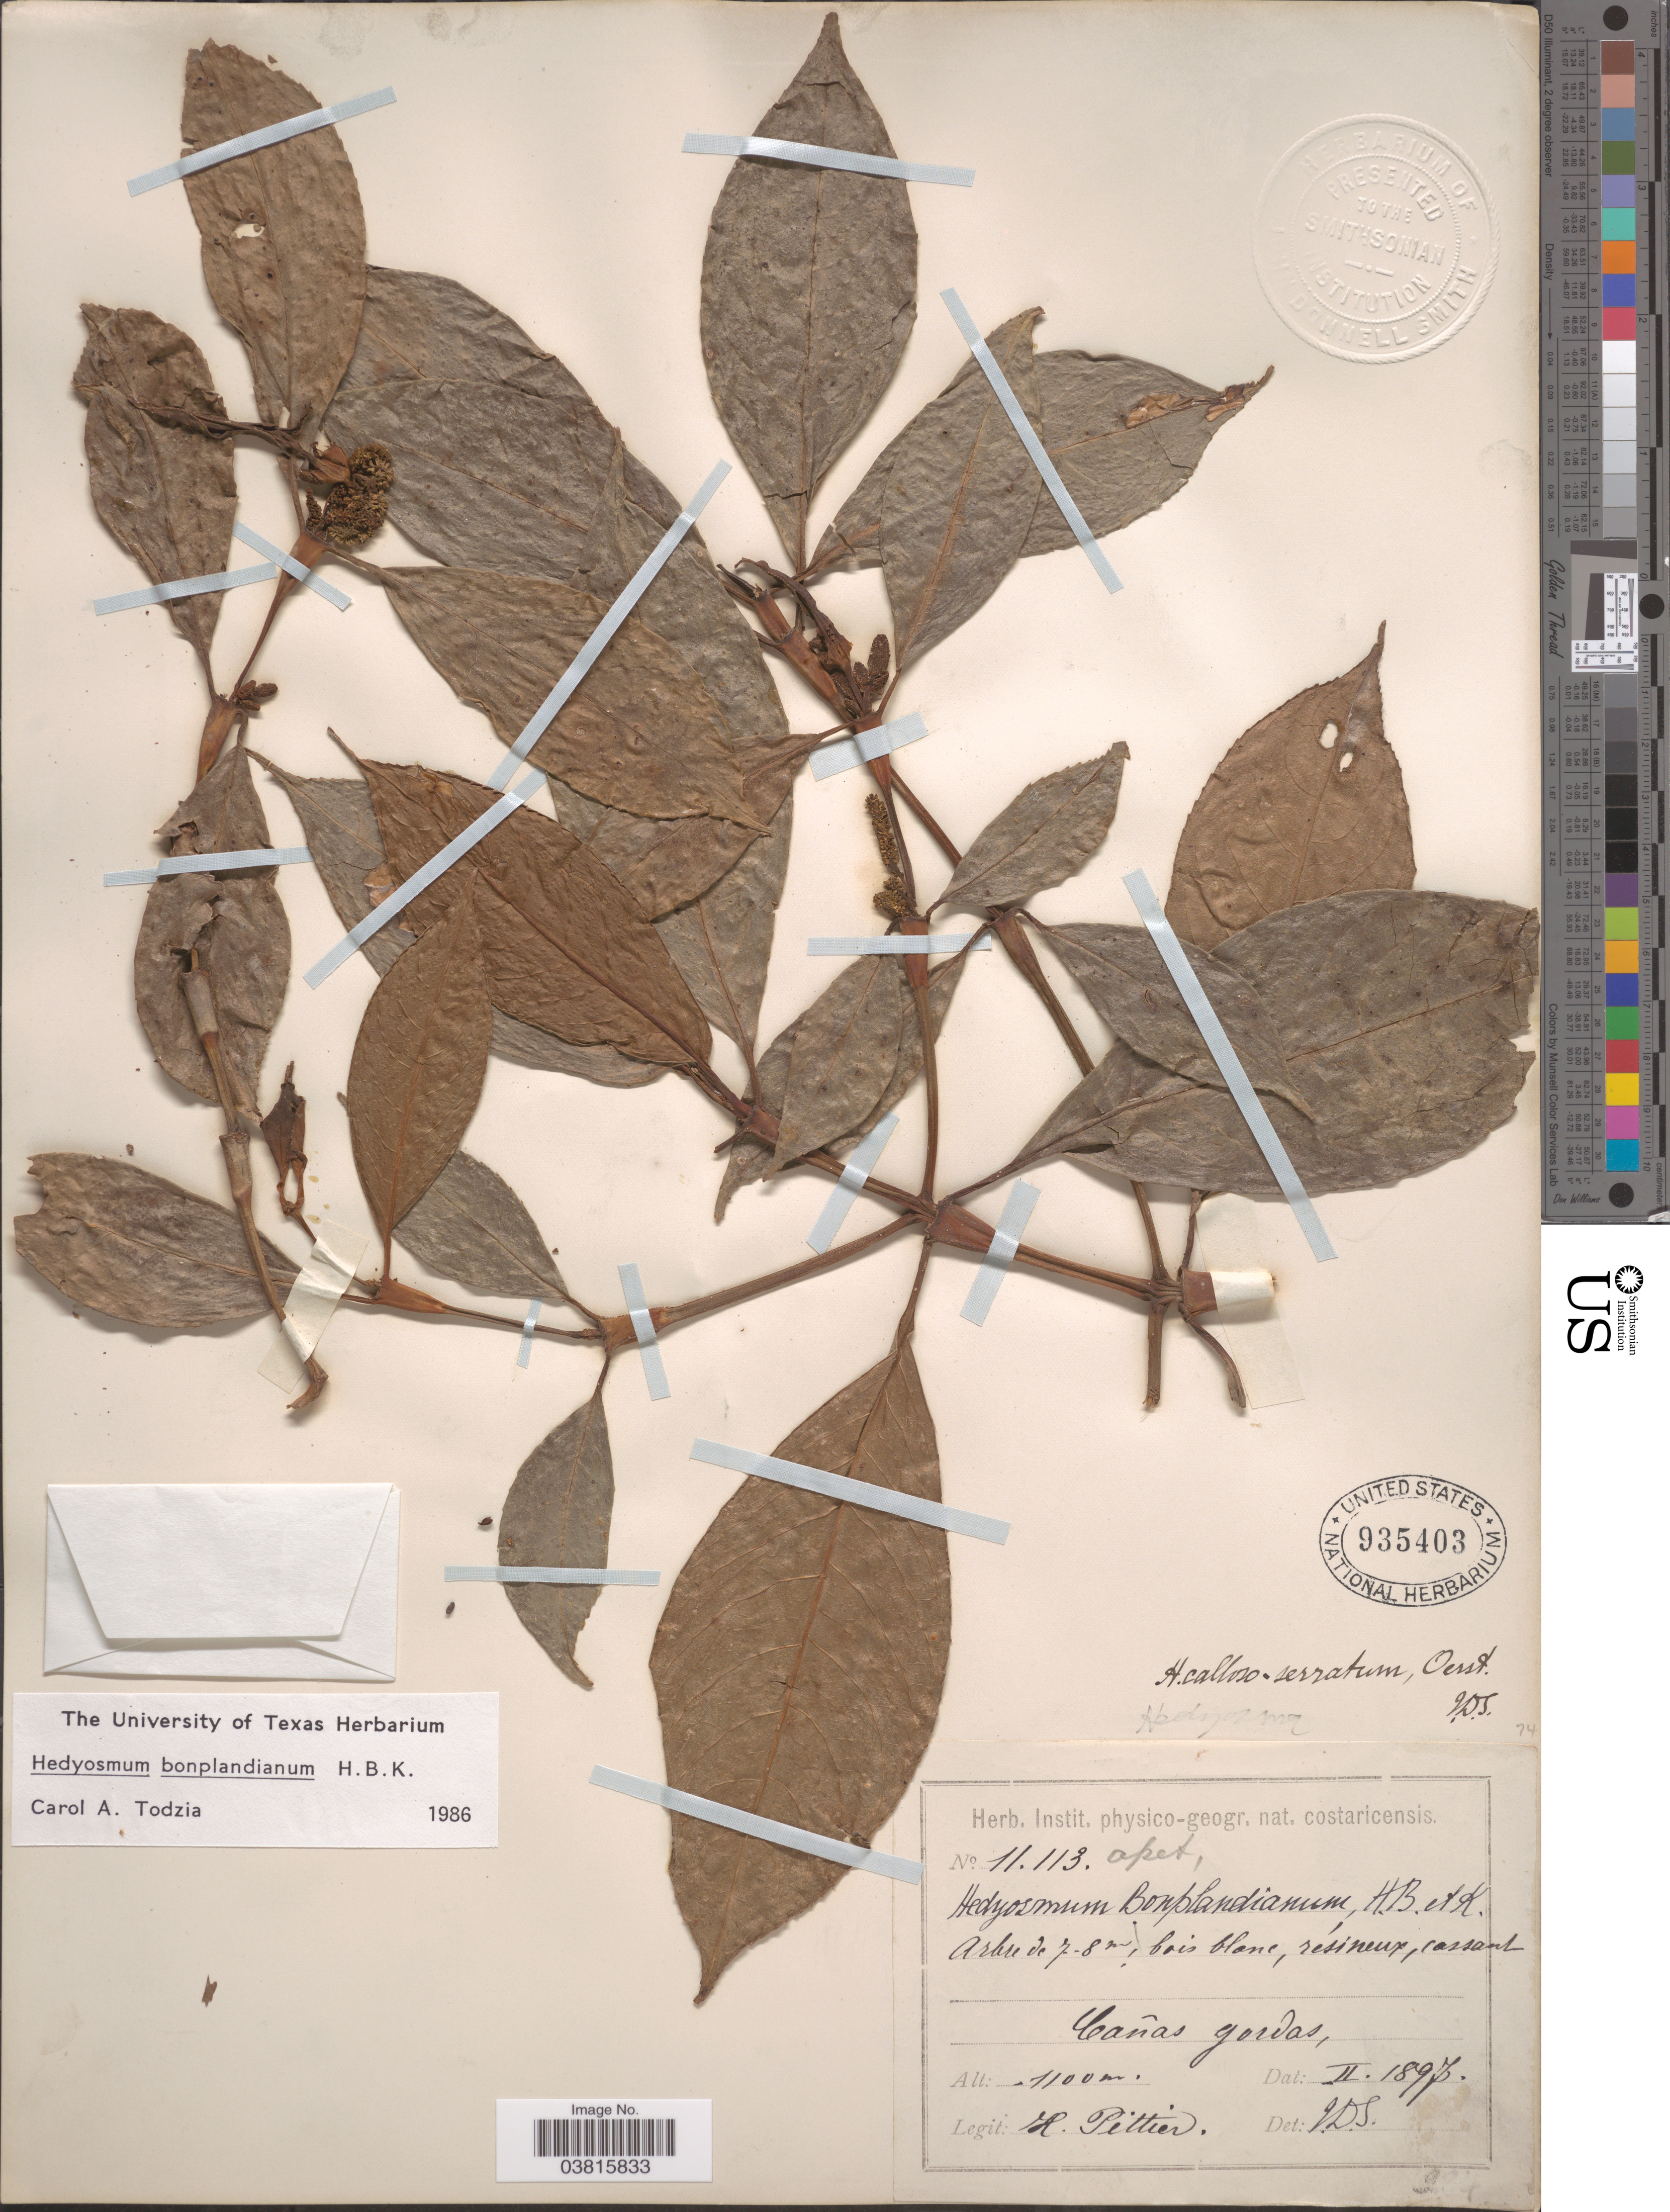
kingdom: Plantae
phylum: Tracheophyta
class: Magnoliopsida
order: Chloranthales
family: Chloranthaceae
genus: Hedyosmum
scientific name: Hedyosmum callososerratum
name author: Oerst.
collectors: H. F. Pittier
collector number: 11113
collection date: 1897-02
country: Costa Rica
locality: Cañas Gordas.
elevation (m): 1100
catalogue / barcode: US 935403